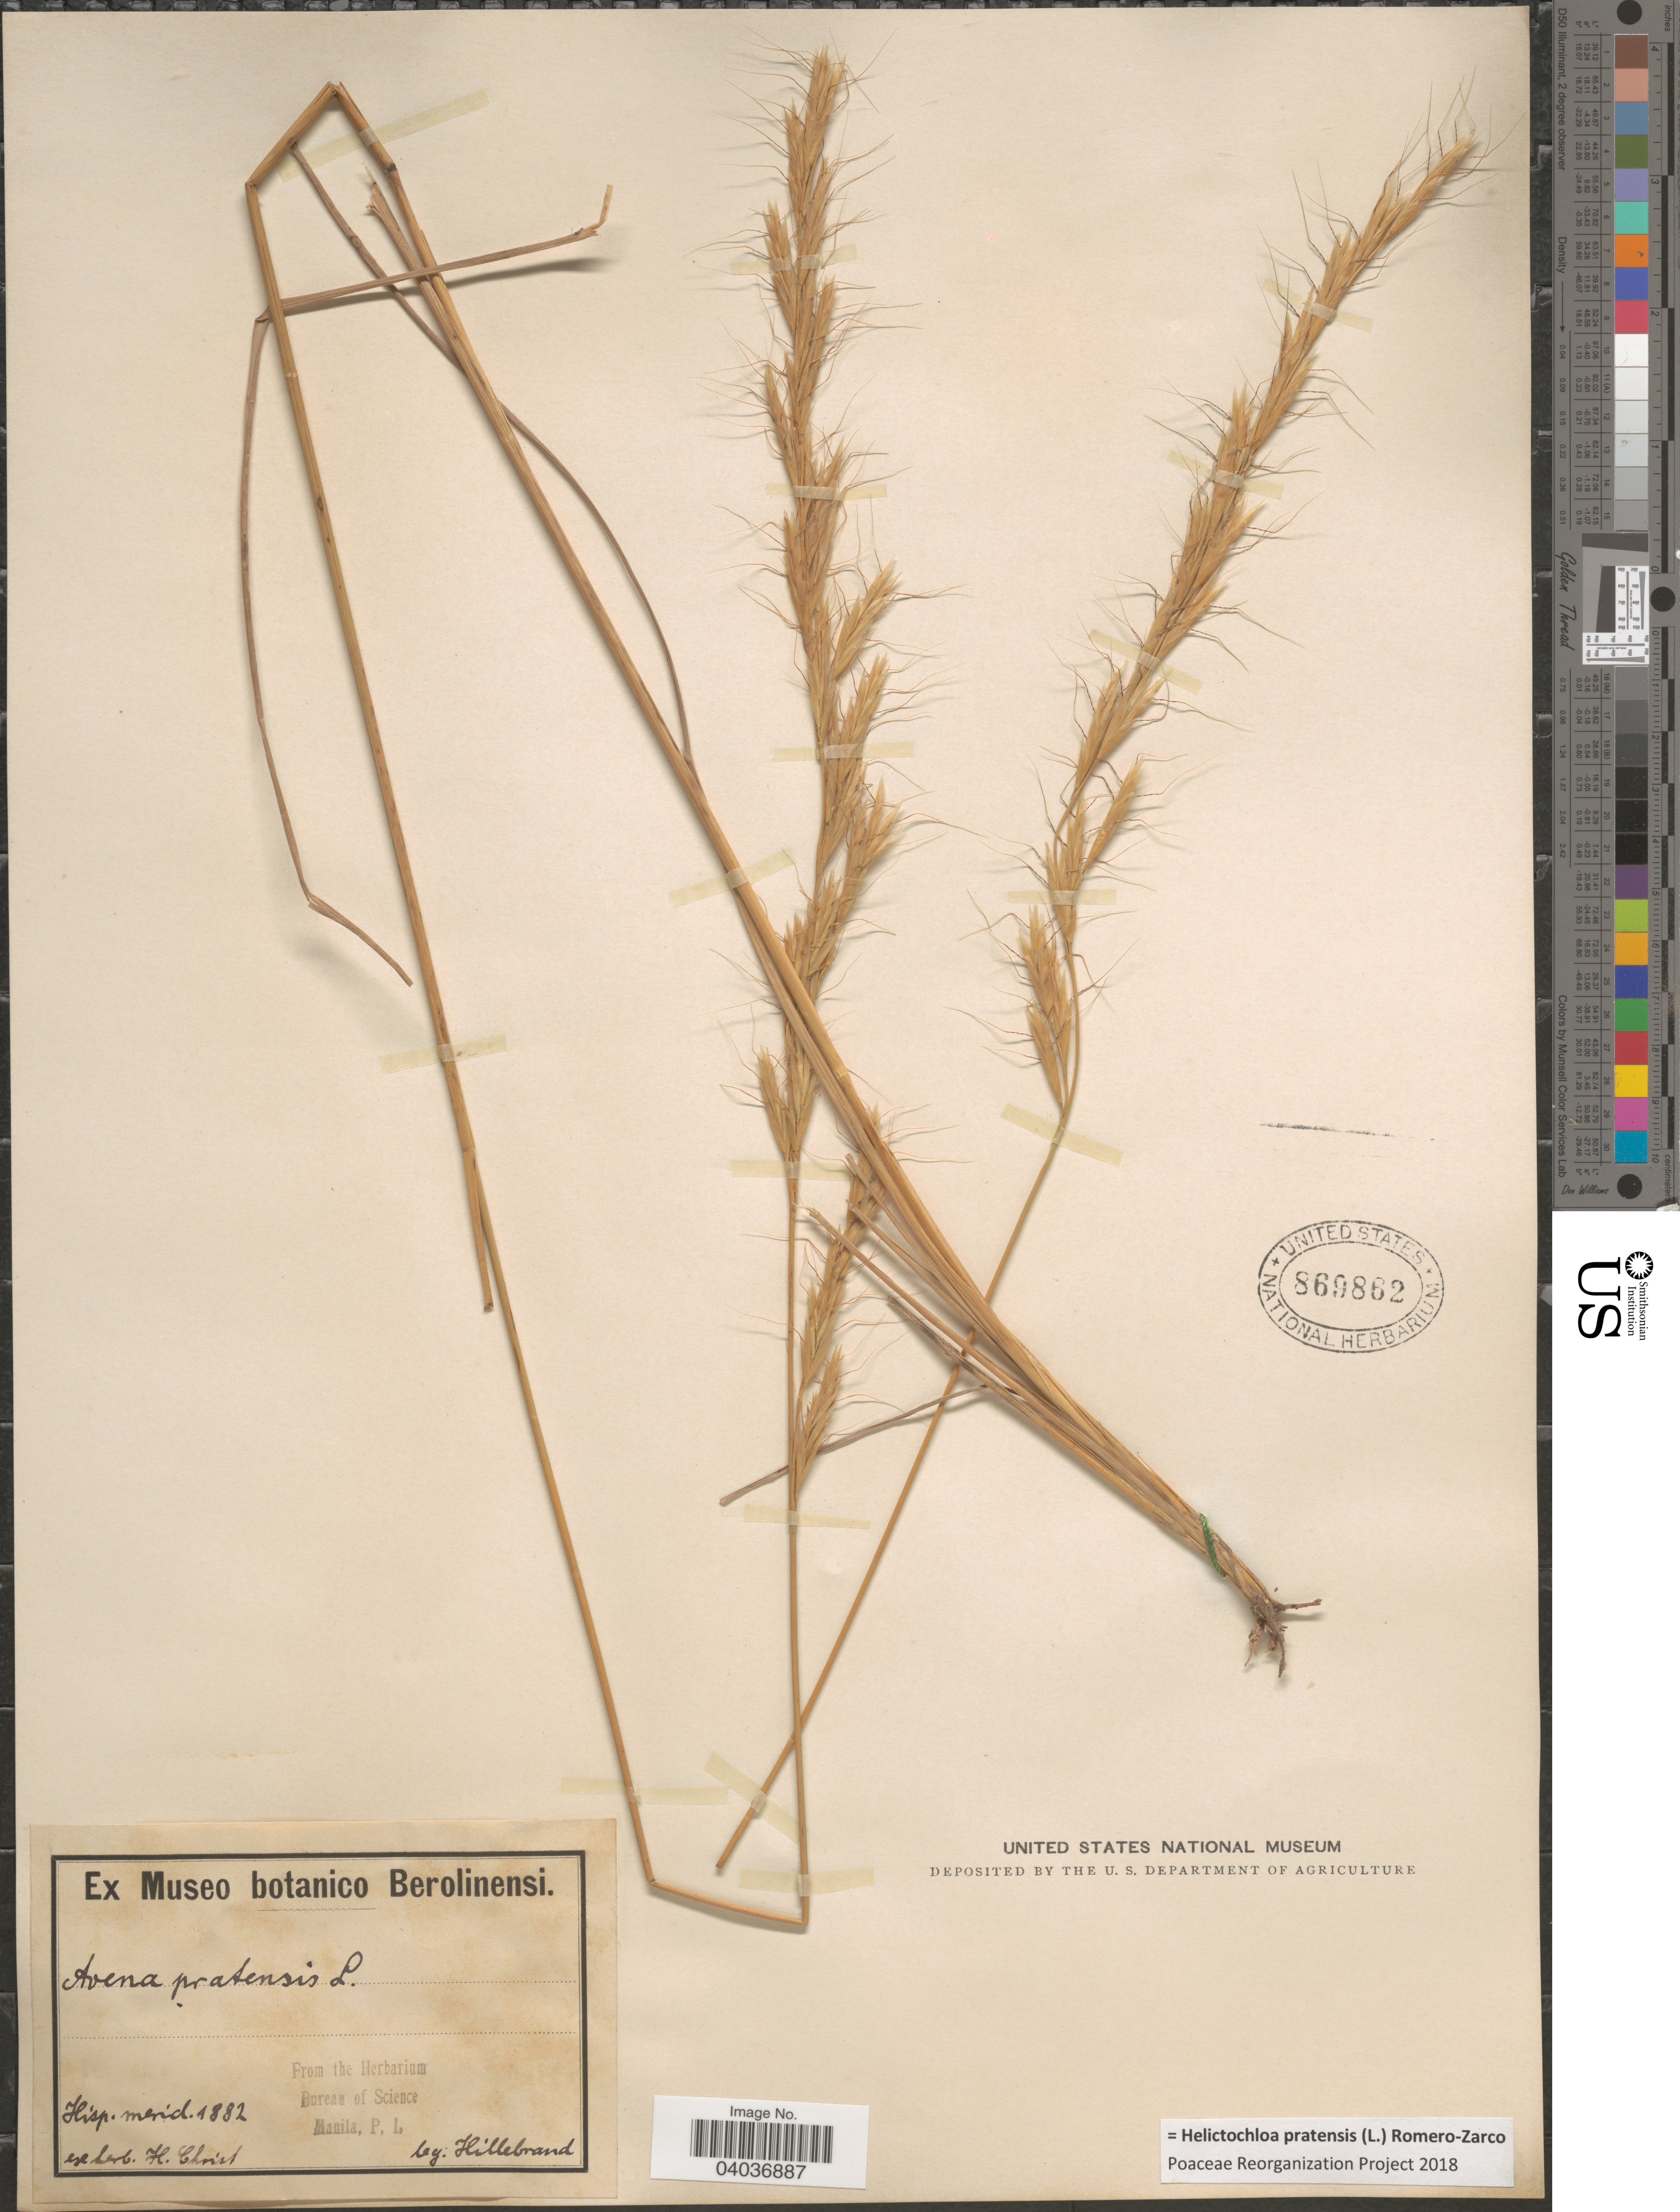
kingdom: Plantae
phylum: Tracheophyta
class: Liliopsida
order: Poales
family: Poaceae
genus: Helictochloa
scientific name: Helictochloa pratensis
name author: (L.) Romero-Zarco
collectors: -. Hillebrand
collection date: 1882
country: Spain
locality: Hisp. merid.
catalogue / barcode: US 869862